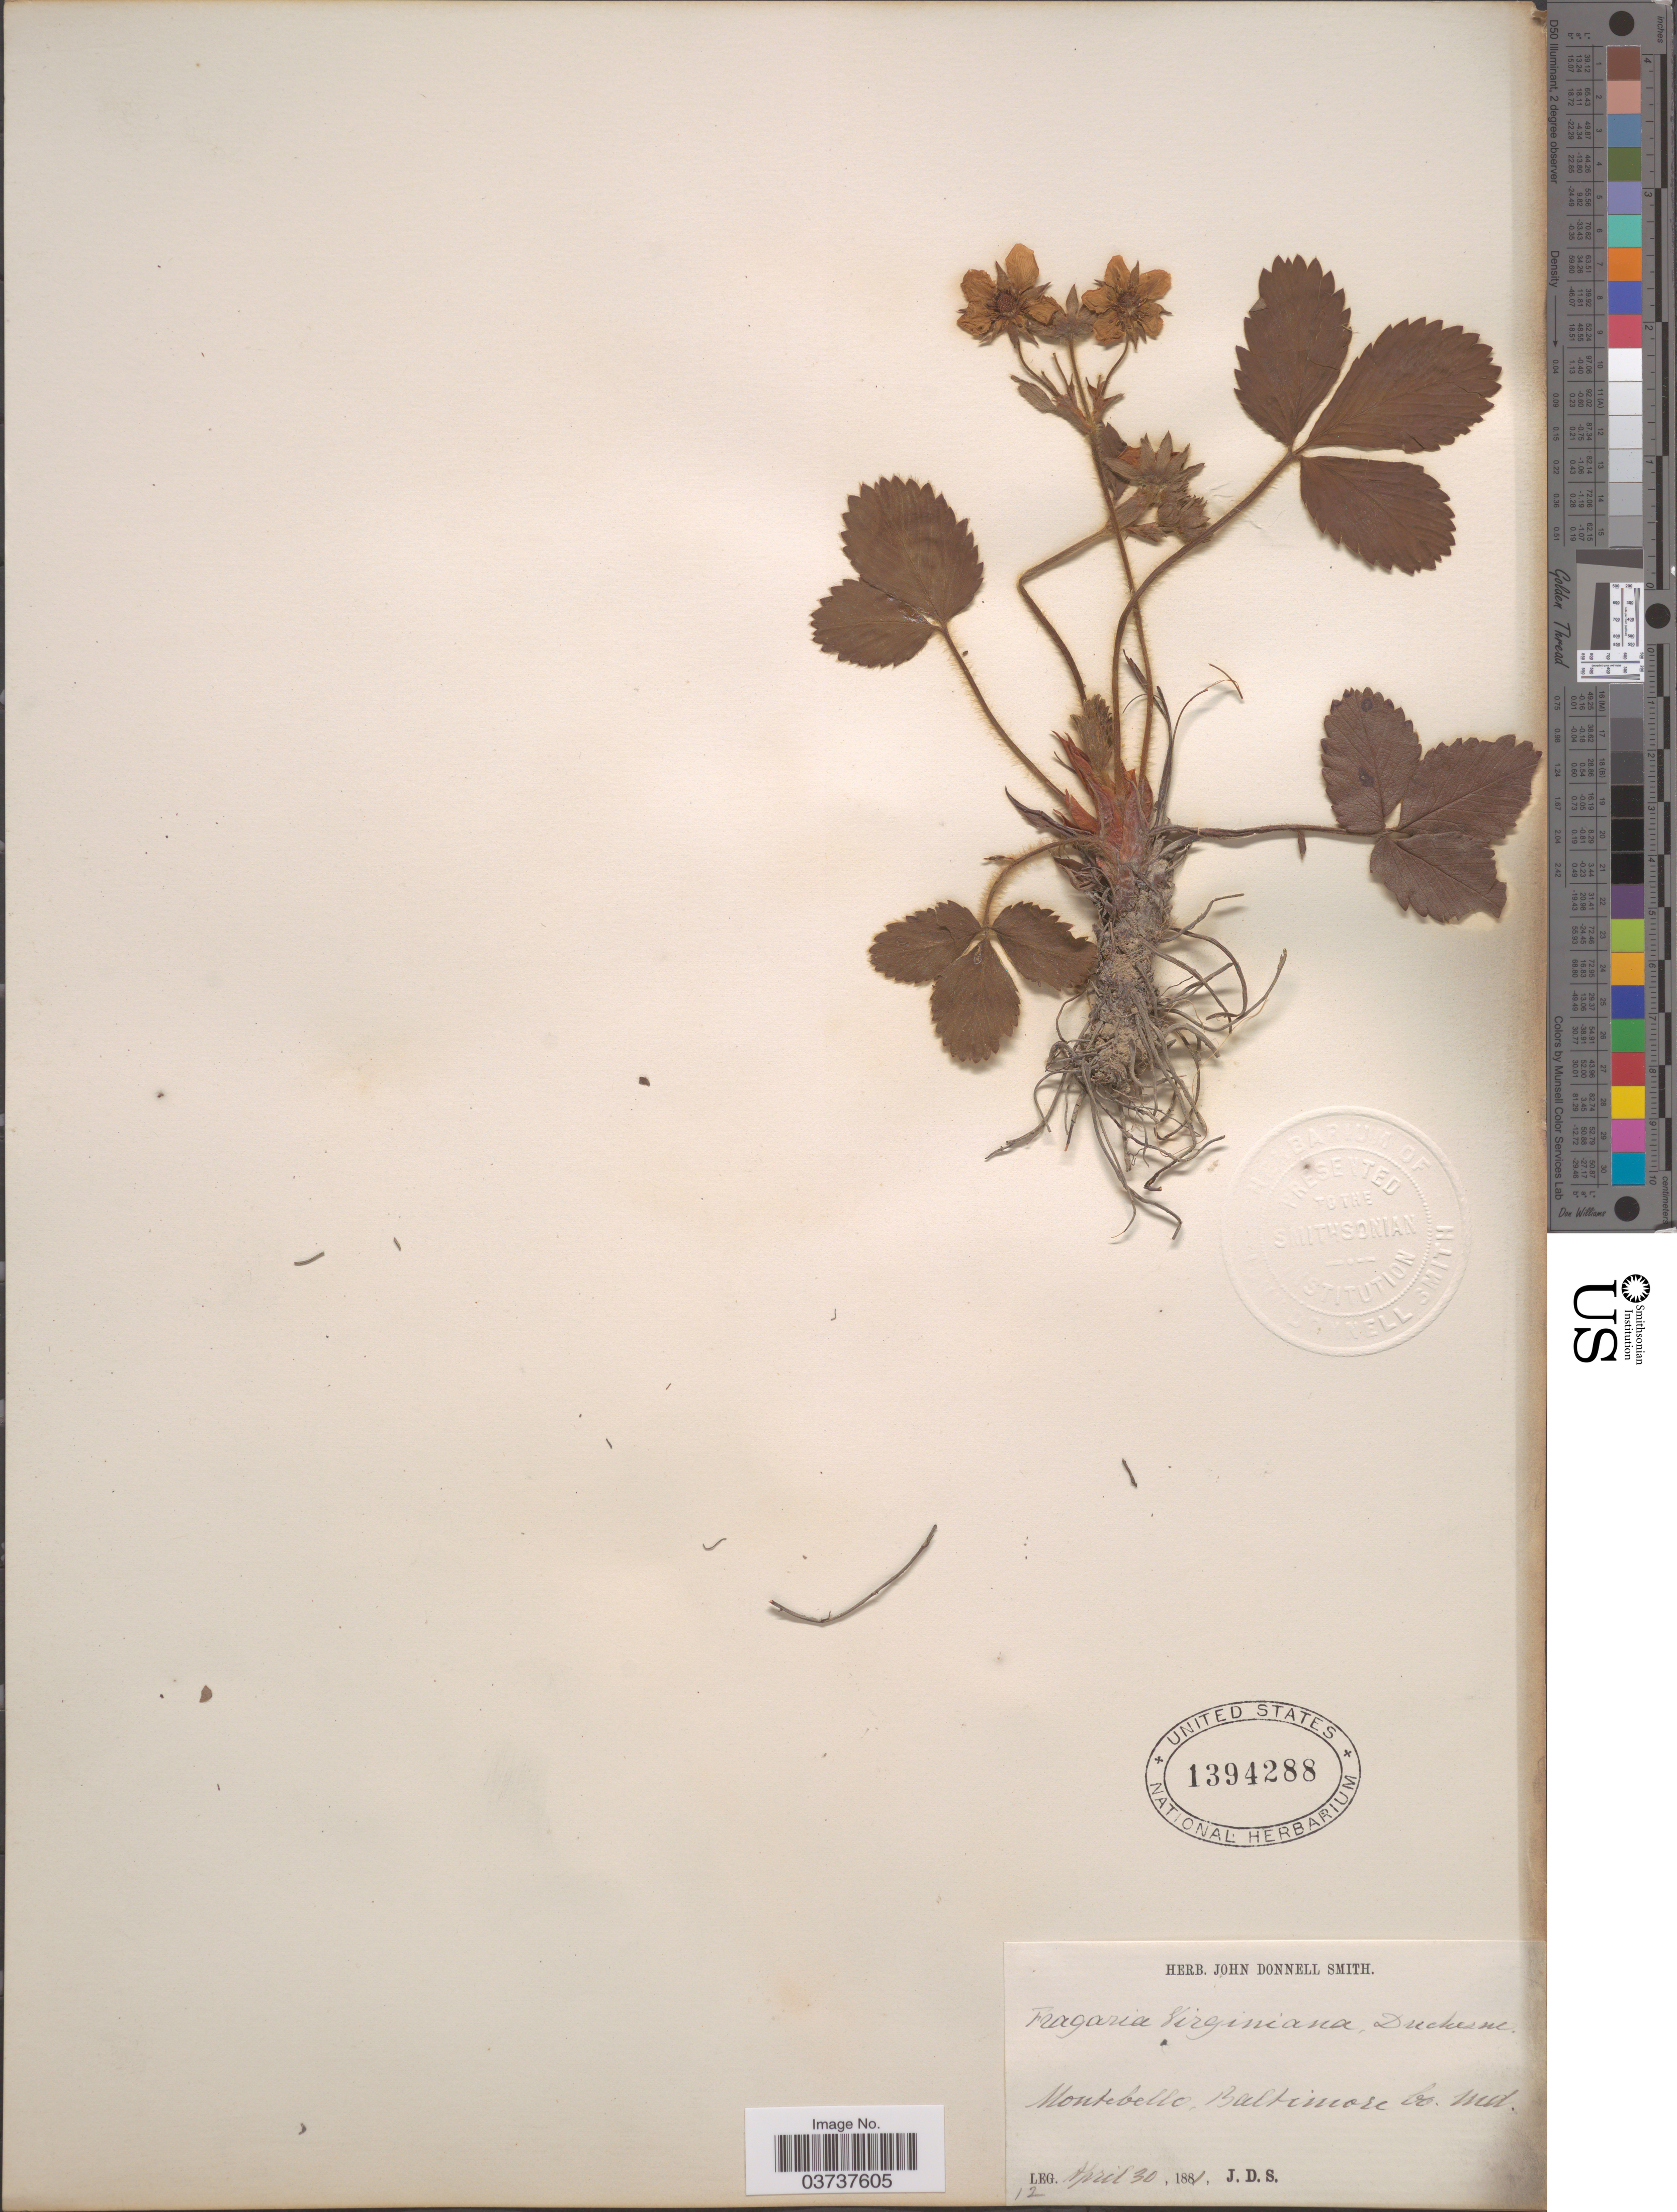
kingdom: Plantae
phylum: Tracheophyta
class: Magnoliopsida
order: Rosales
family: Rosaceae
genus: Fragaria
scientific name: Fragaria virginiana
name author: Mill.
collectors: J. Donnell Smith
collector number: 12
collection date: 1881-04-30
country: United States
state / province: Maryland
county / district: Baltimore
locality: Montebello, Baltimore Co.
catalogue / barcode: US 1394288